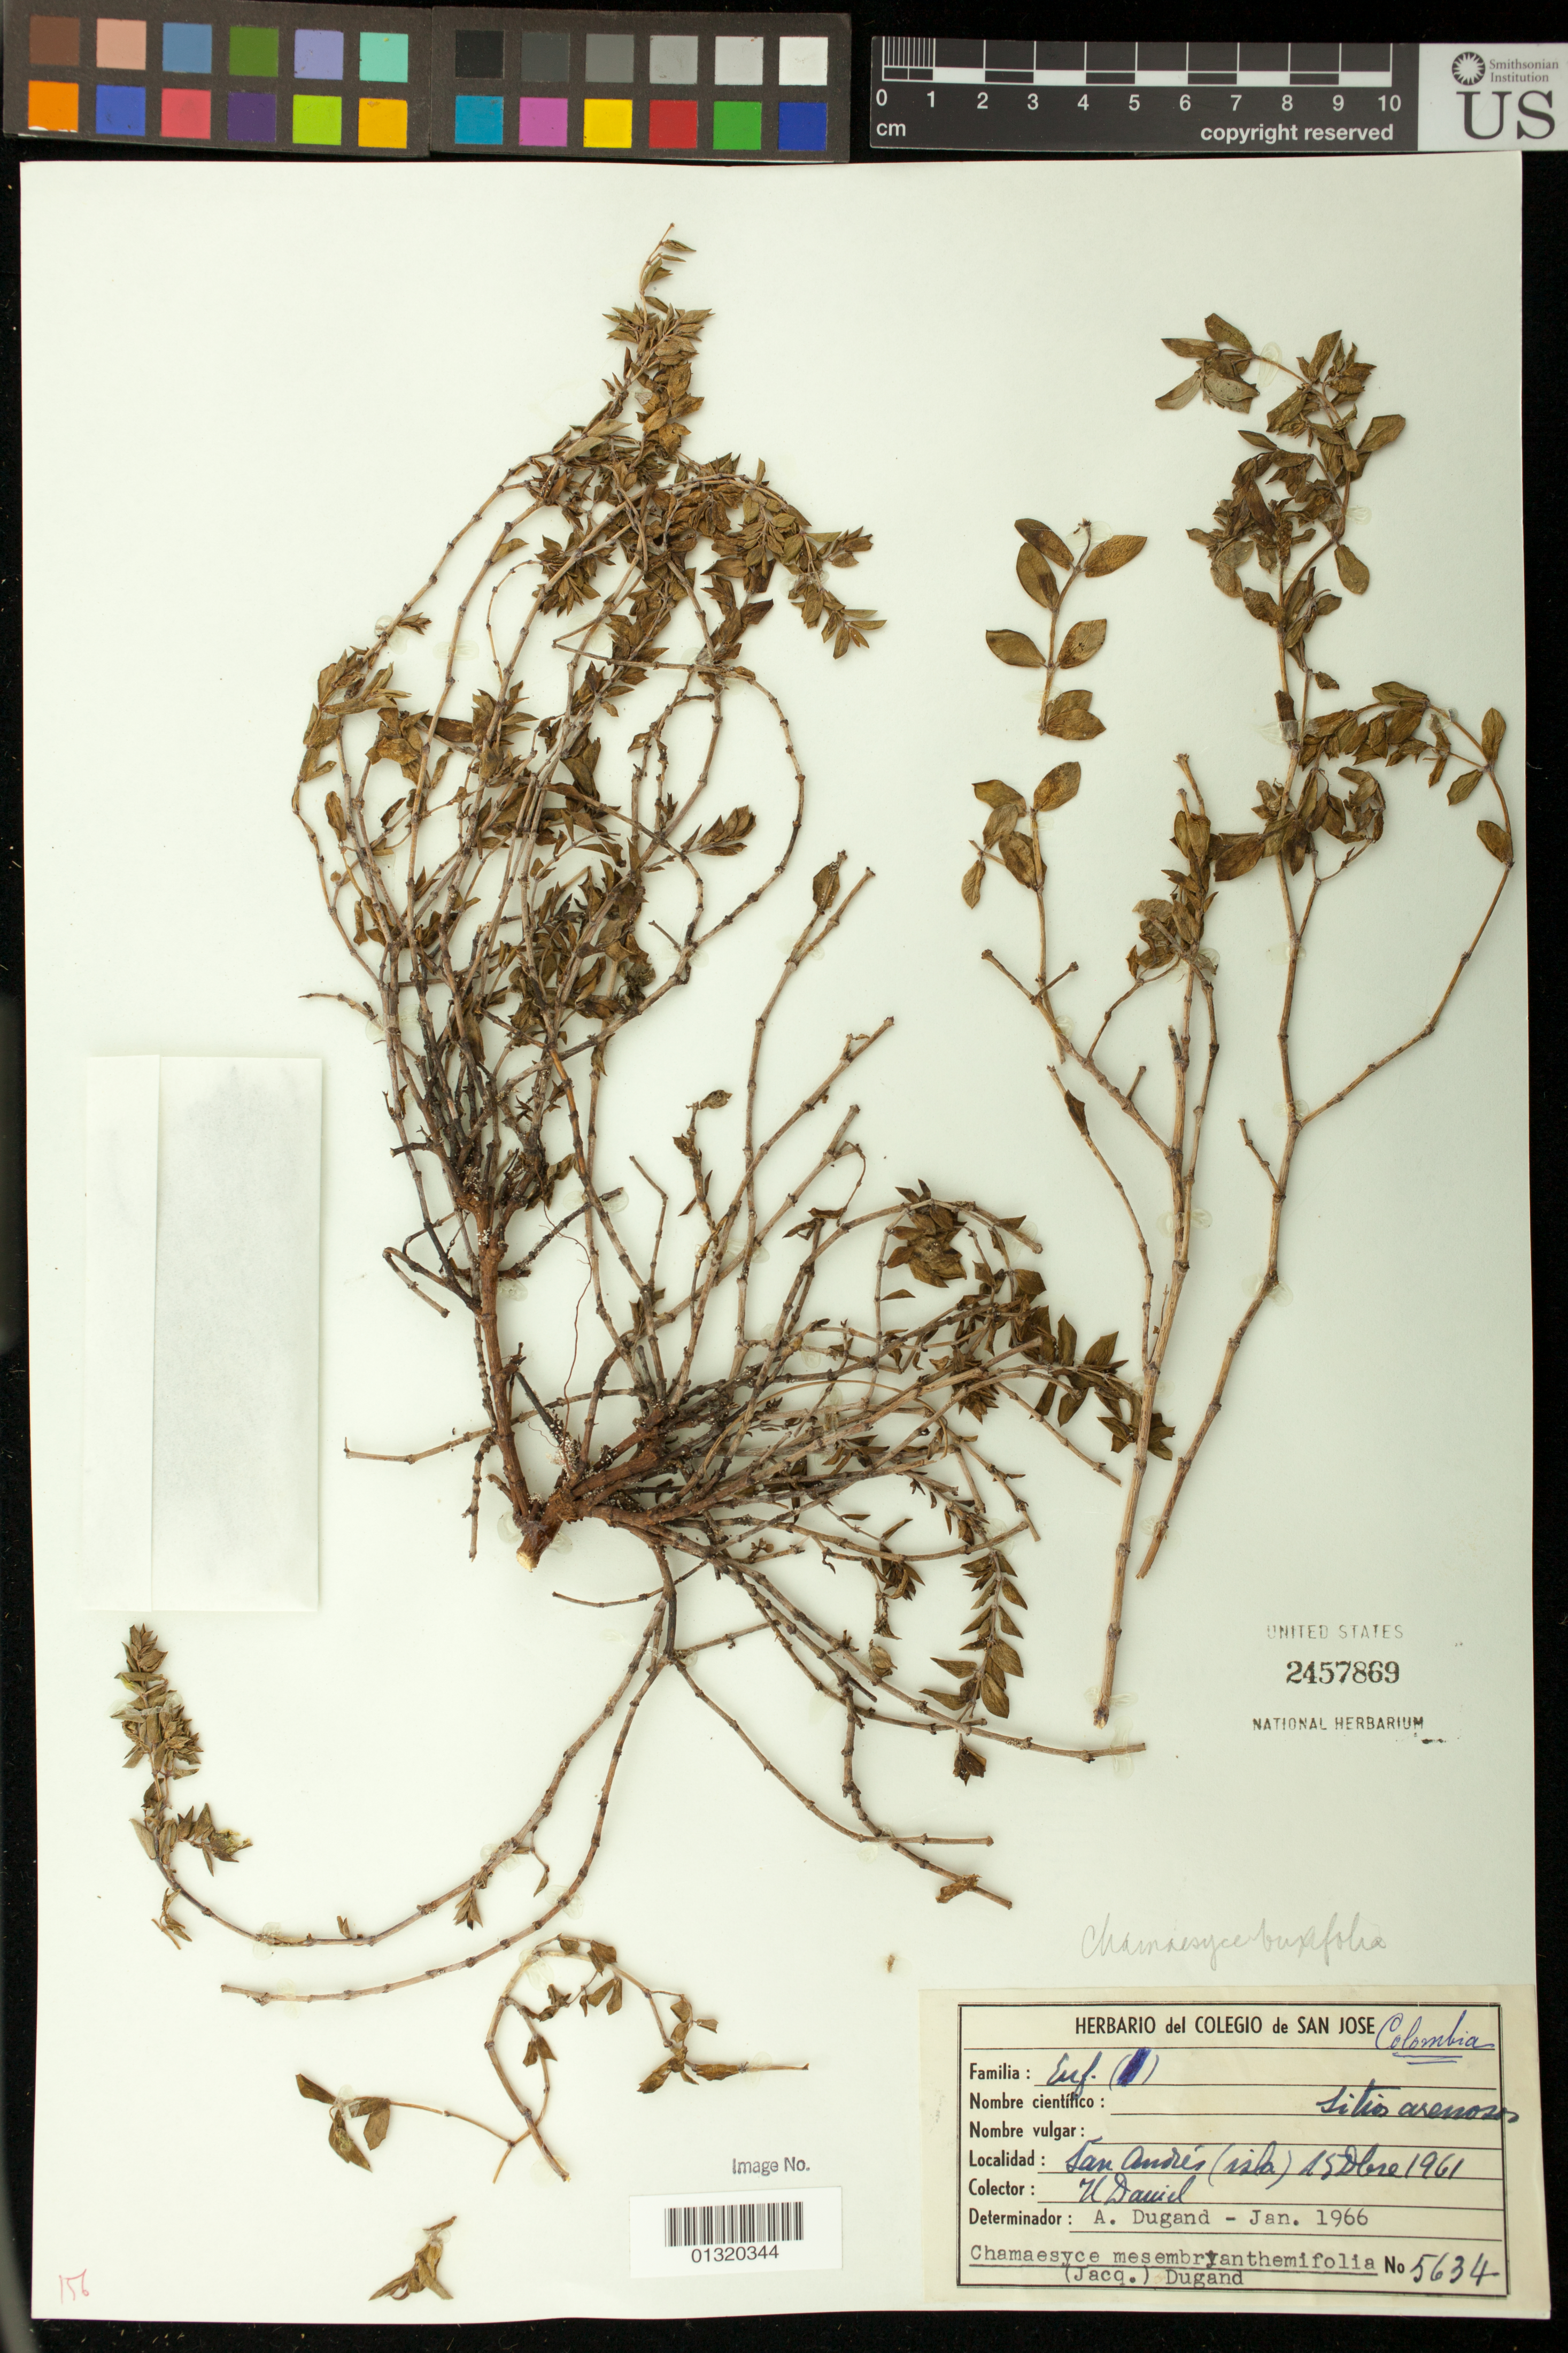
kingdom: Plantae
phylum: Tracheophyta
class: Magnoliopsida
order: Malpighiales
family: Euphorbiaceae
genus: Euphorbia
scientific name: Euphorbia mesembryanthemifolia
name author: Jacq.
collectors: U. Daniel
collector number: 5634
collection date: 1961-12-15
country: Colombia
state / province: San Andres y Providencia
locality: San Andres (isla)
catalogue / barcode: US 2457869